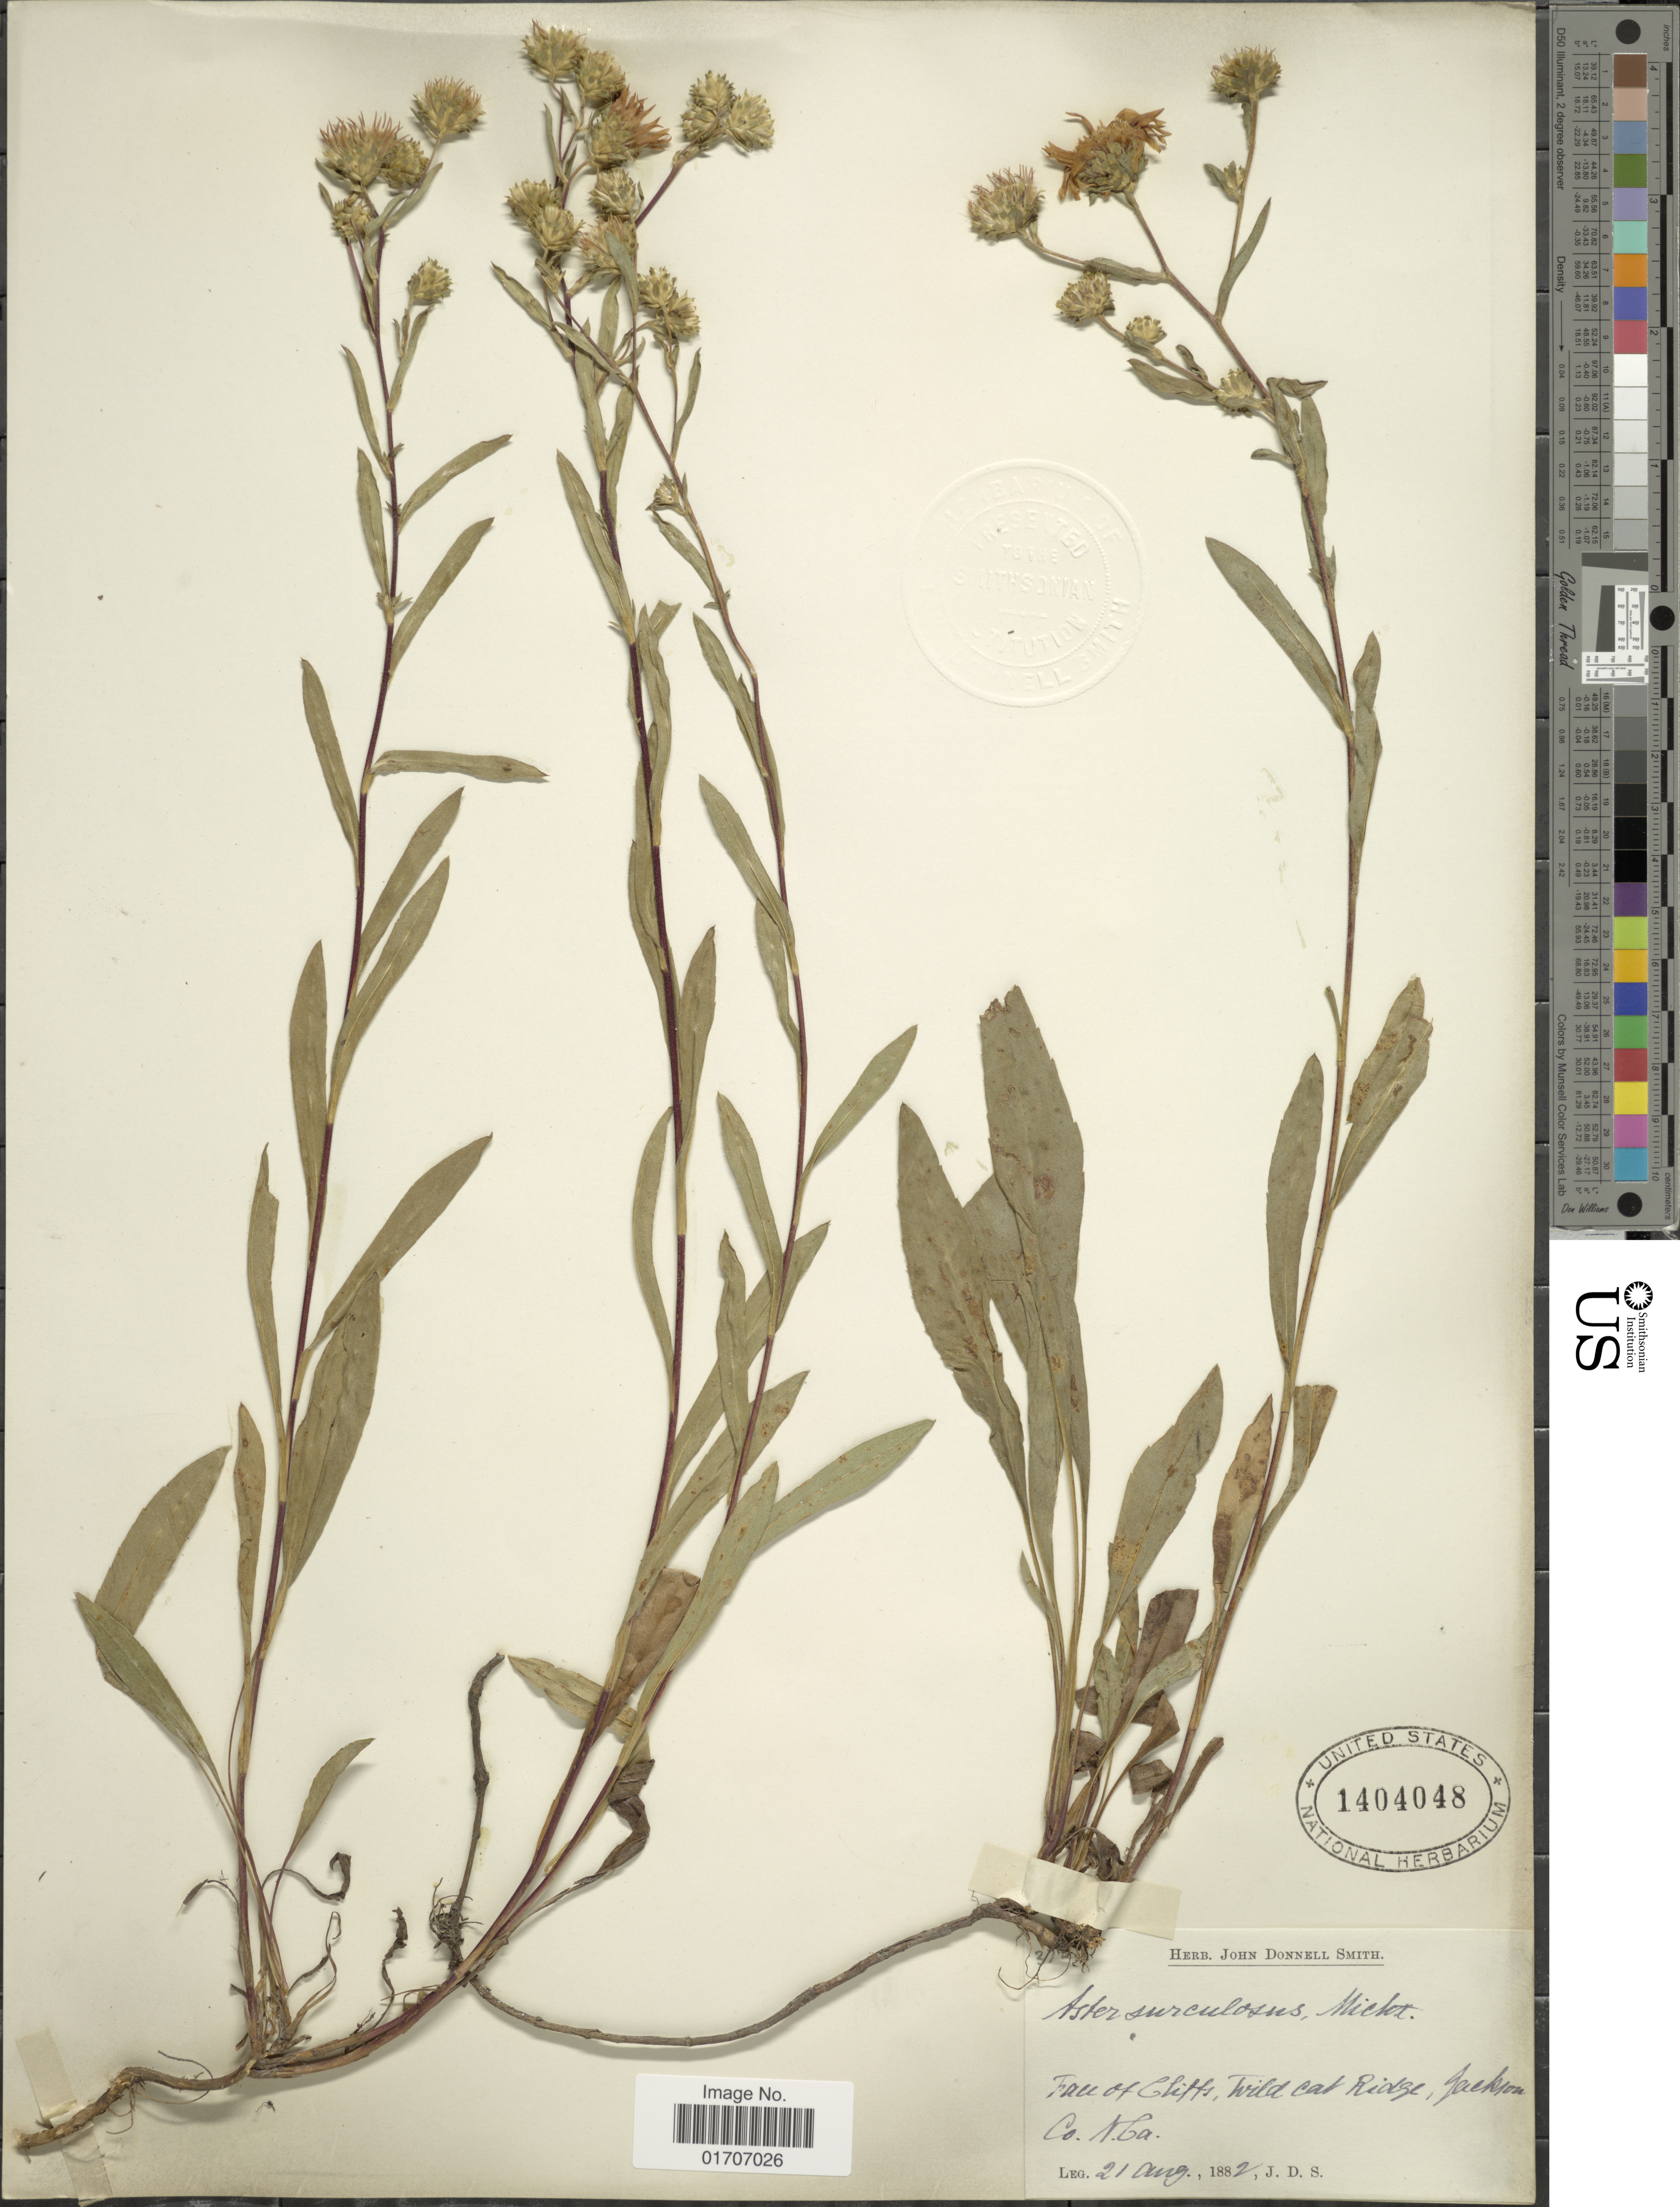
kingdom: Plantae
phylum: Tracheophyta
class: Magnoliopsida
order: Asterales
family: Asteraceae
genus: Eurybia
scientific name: Eurybia surculosa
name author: (Michx.) G.L. Nesom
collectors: J. Donnell Smith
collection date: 1882-08-21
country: United States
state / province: North Carolina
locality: Face of Cliffs, Wild Cat Ridge, Jackson Co. N. Ca.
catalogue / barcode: US 1404048